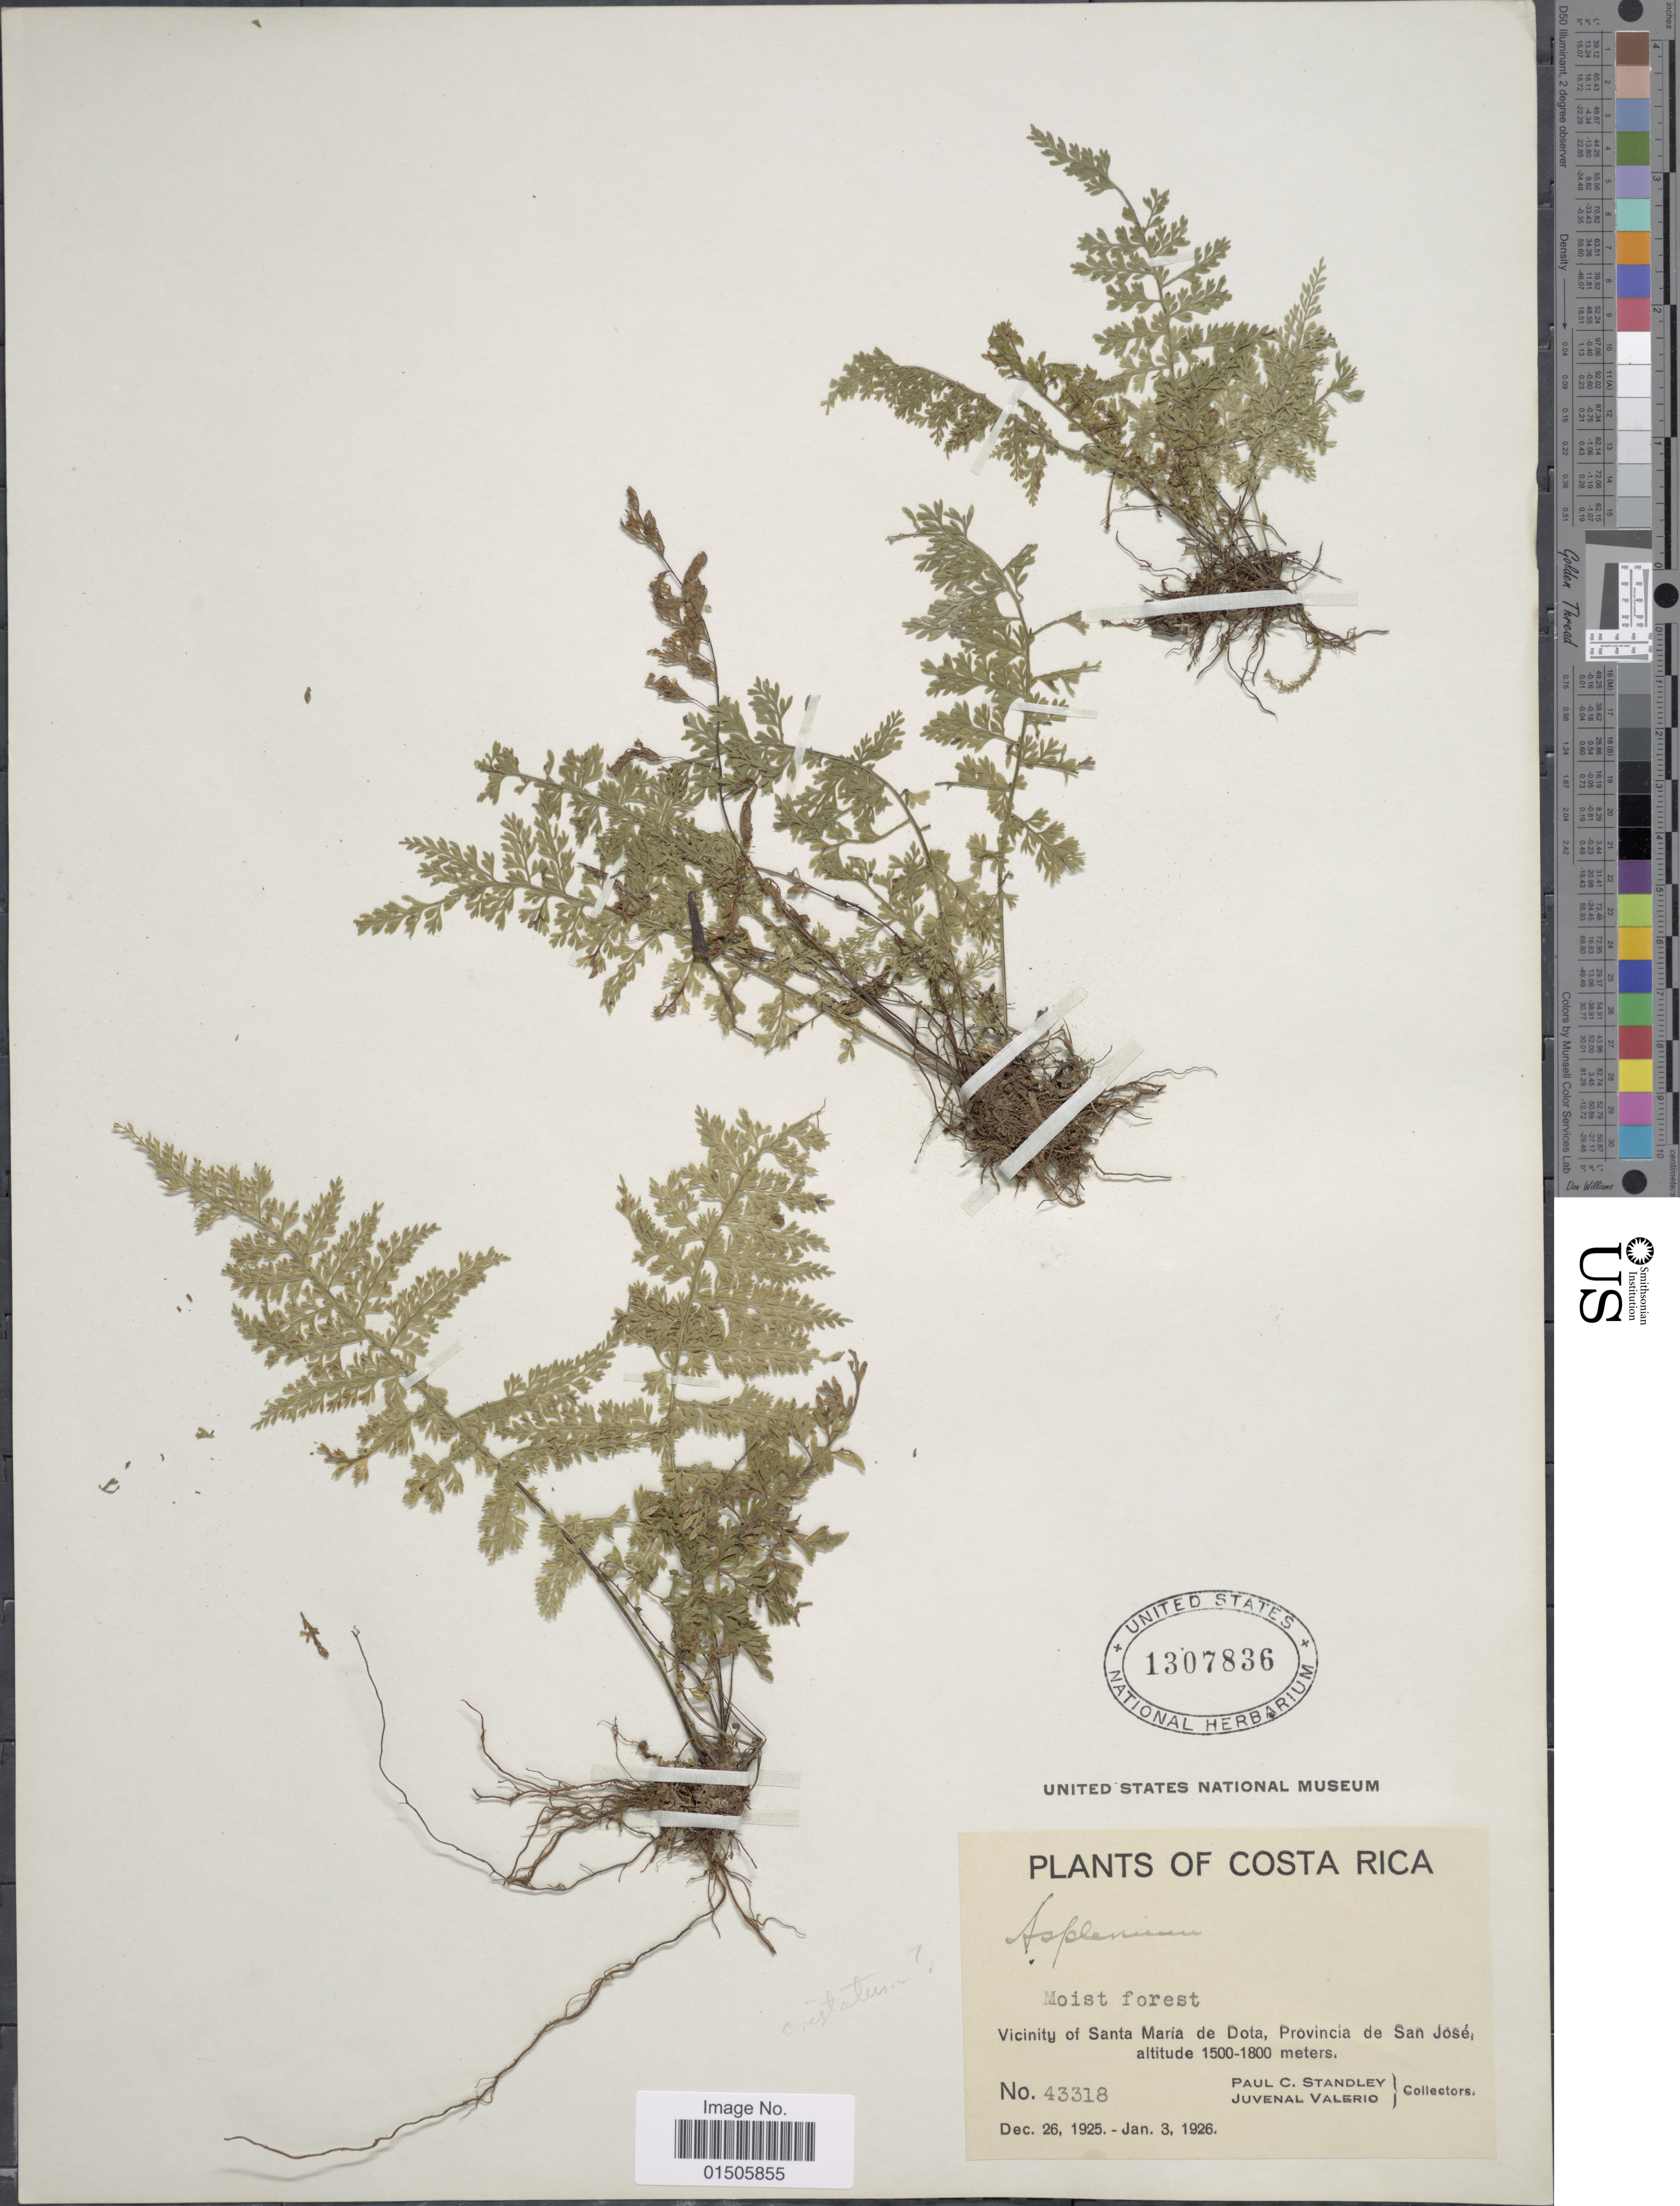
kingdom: Plantae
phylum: Tracheophyta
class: Polypodiopsida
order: Polypodiales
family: Aspleniaceae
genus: Asplenium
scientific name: Asplenium cristatum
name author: Lam.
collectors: P. C. Standley & J. Valerio R.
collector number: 43318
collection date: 1925-12-26/1926-01-03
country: Costa Rica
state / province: San José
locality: Vicinity of Santa Maria de Dota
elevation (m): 1500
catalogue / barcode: US 1307836